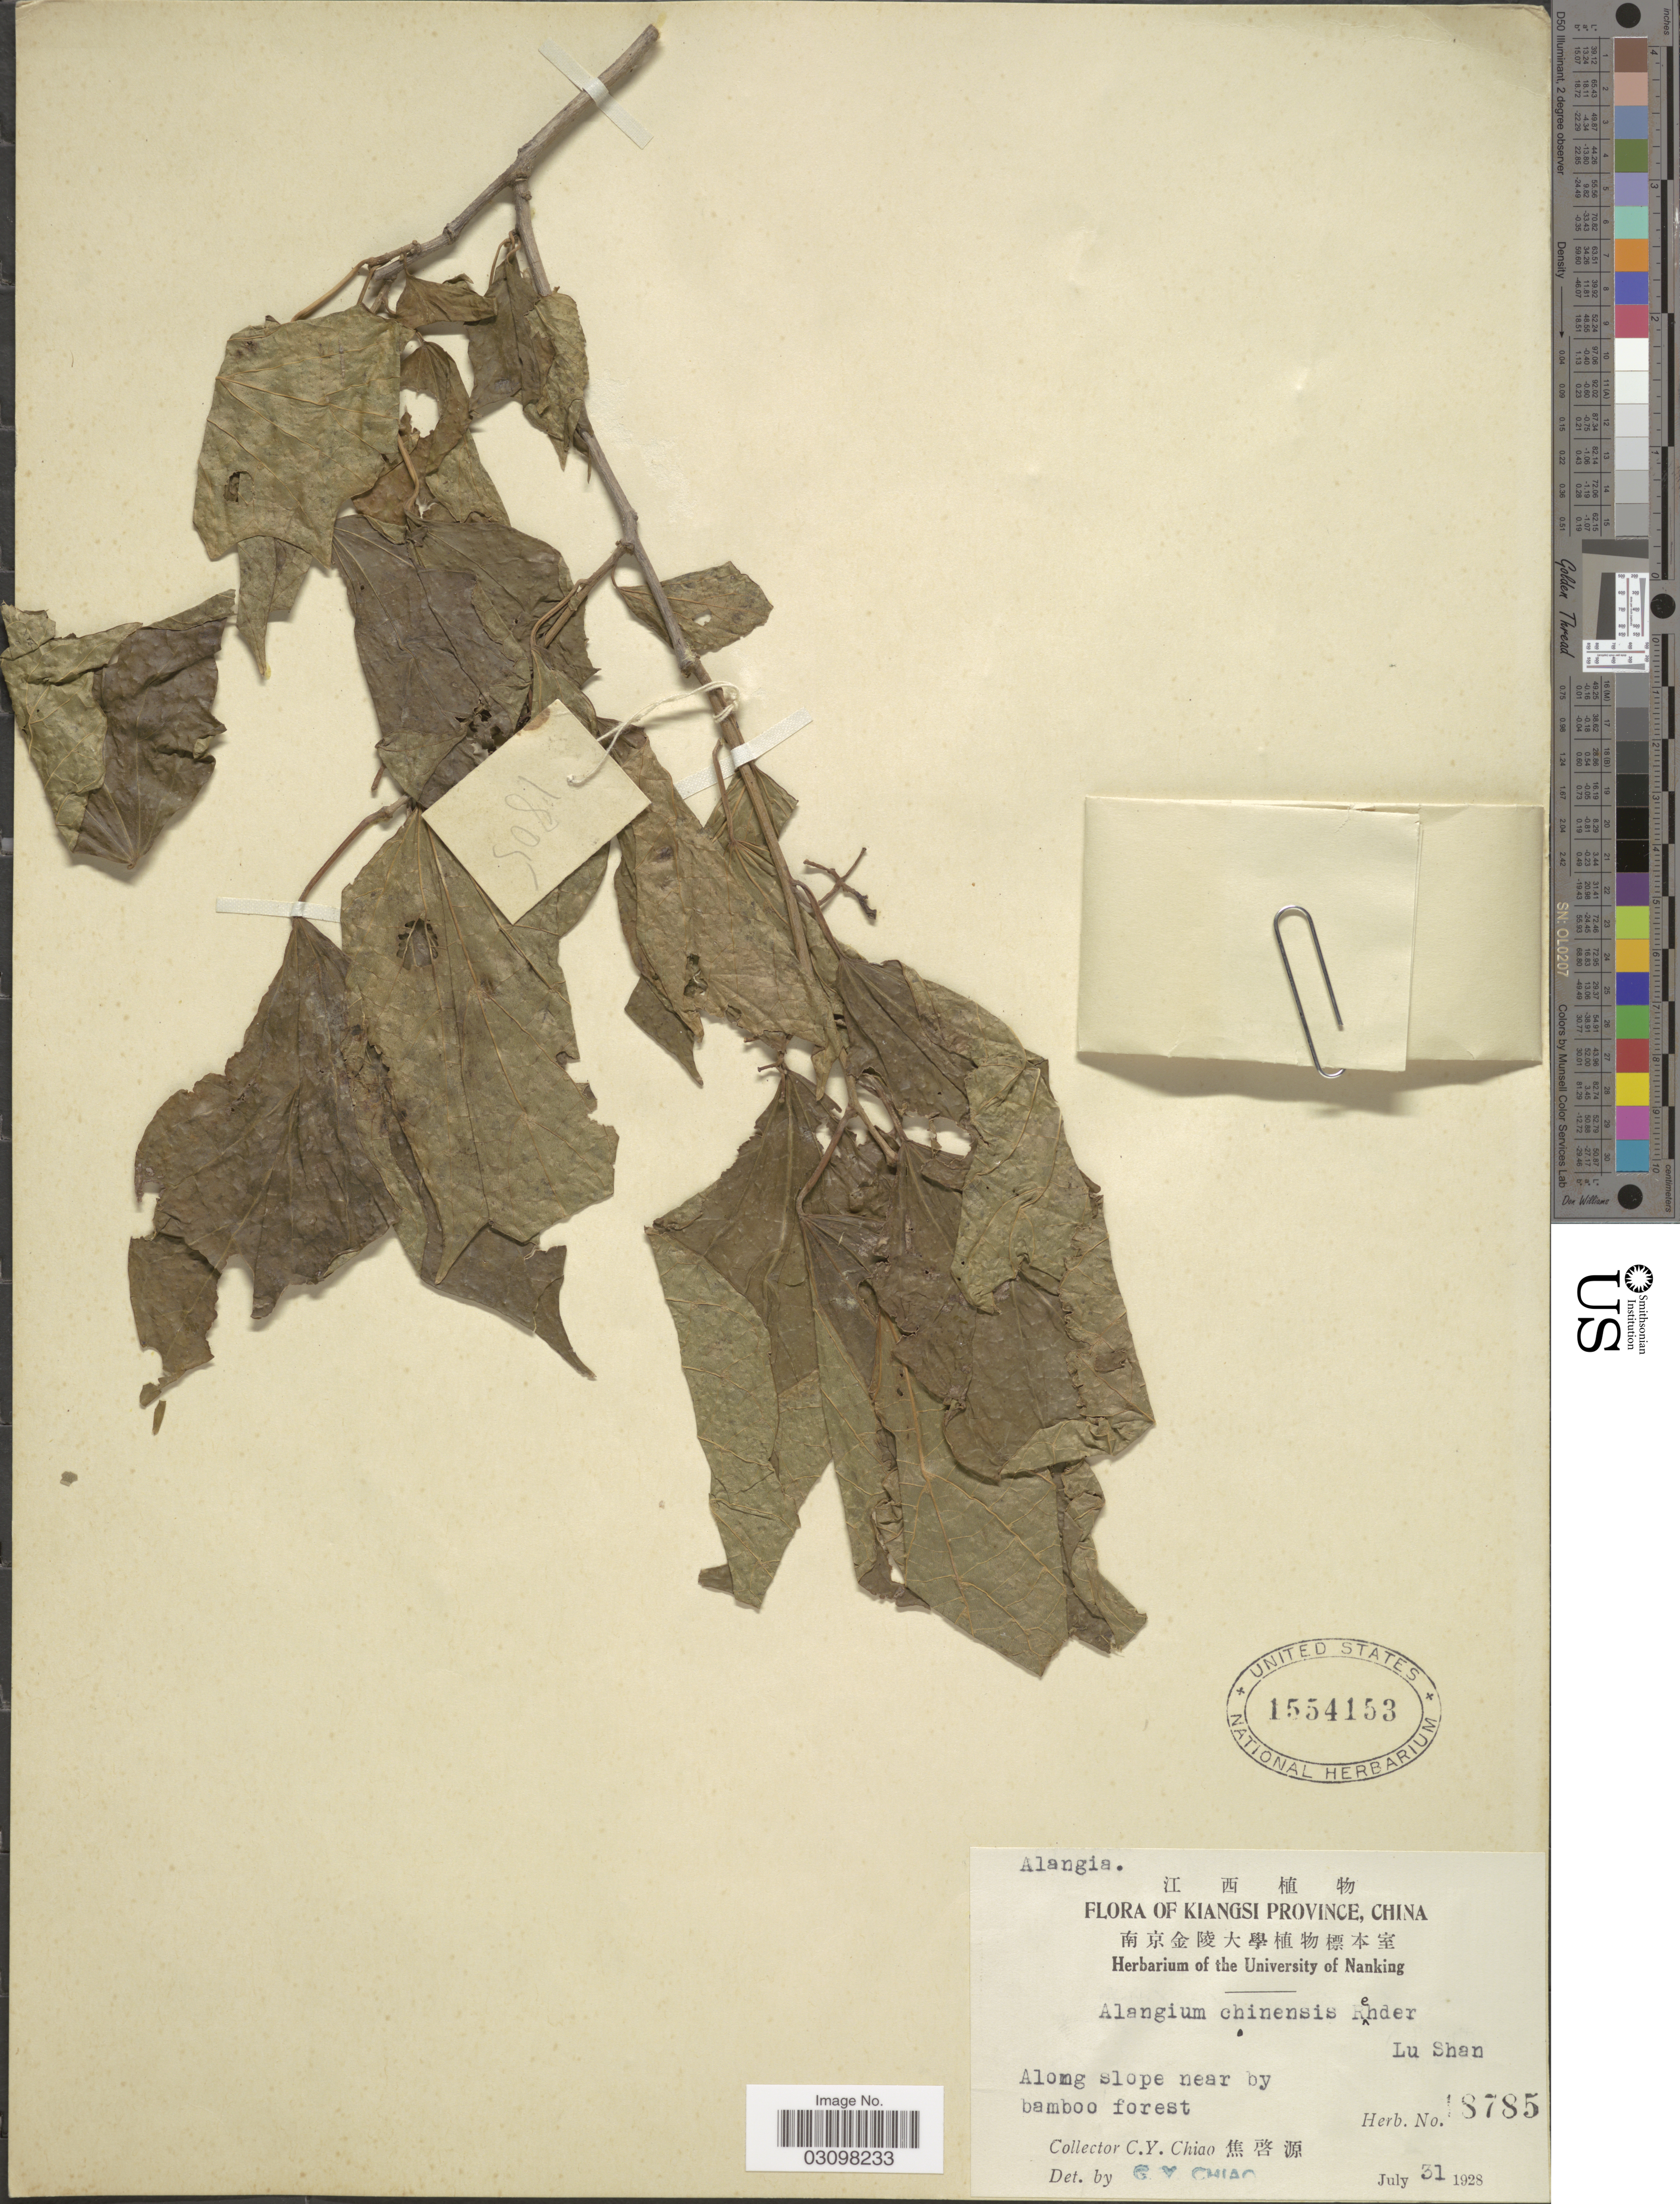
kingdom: Plantae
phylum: Tracheophyta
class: Magnoliopsida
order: Cornales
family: Cornaceae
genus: Alangium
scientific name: Alangium chinense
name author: (Harms) Rehder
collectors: C. Y. Chiao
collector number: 18785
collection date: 1928-07-31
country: China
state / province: Jiangxi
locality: Kiangsi Province. Lu shan, along slope near by bamboo forest.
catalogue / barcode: US 1554153